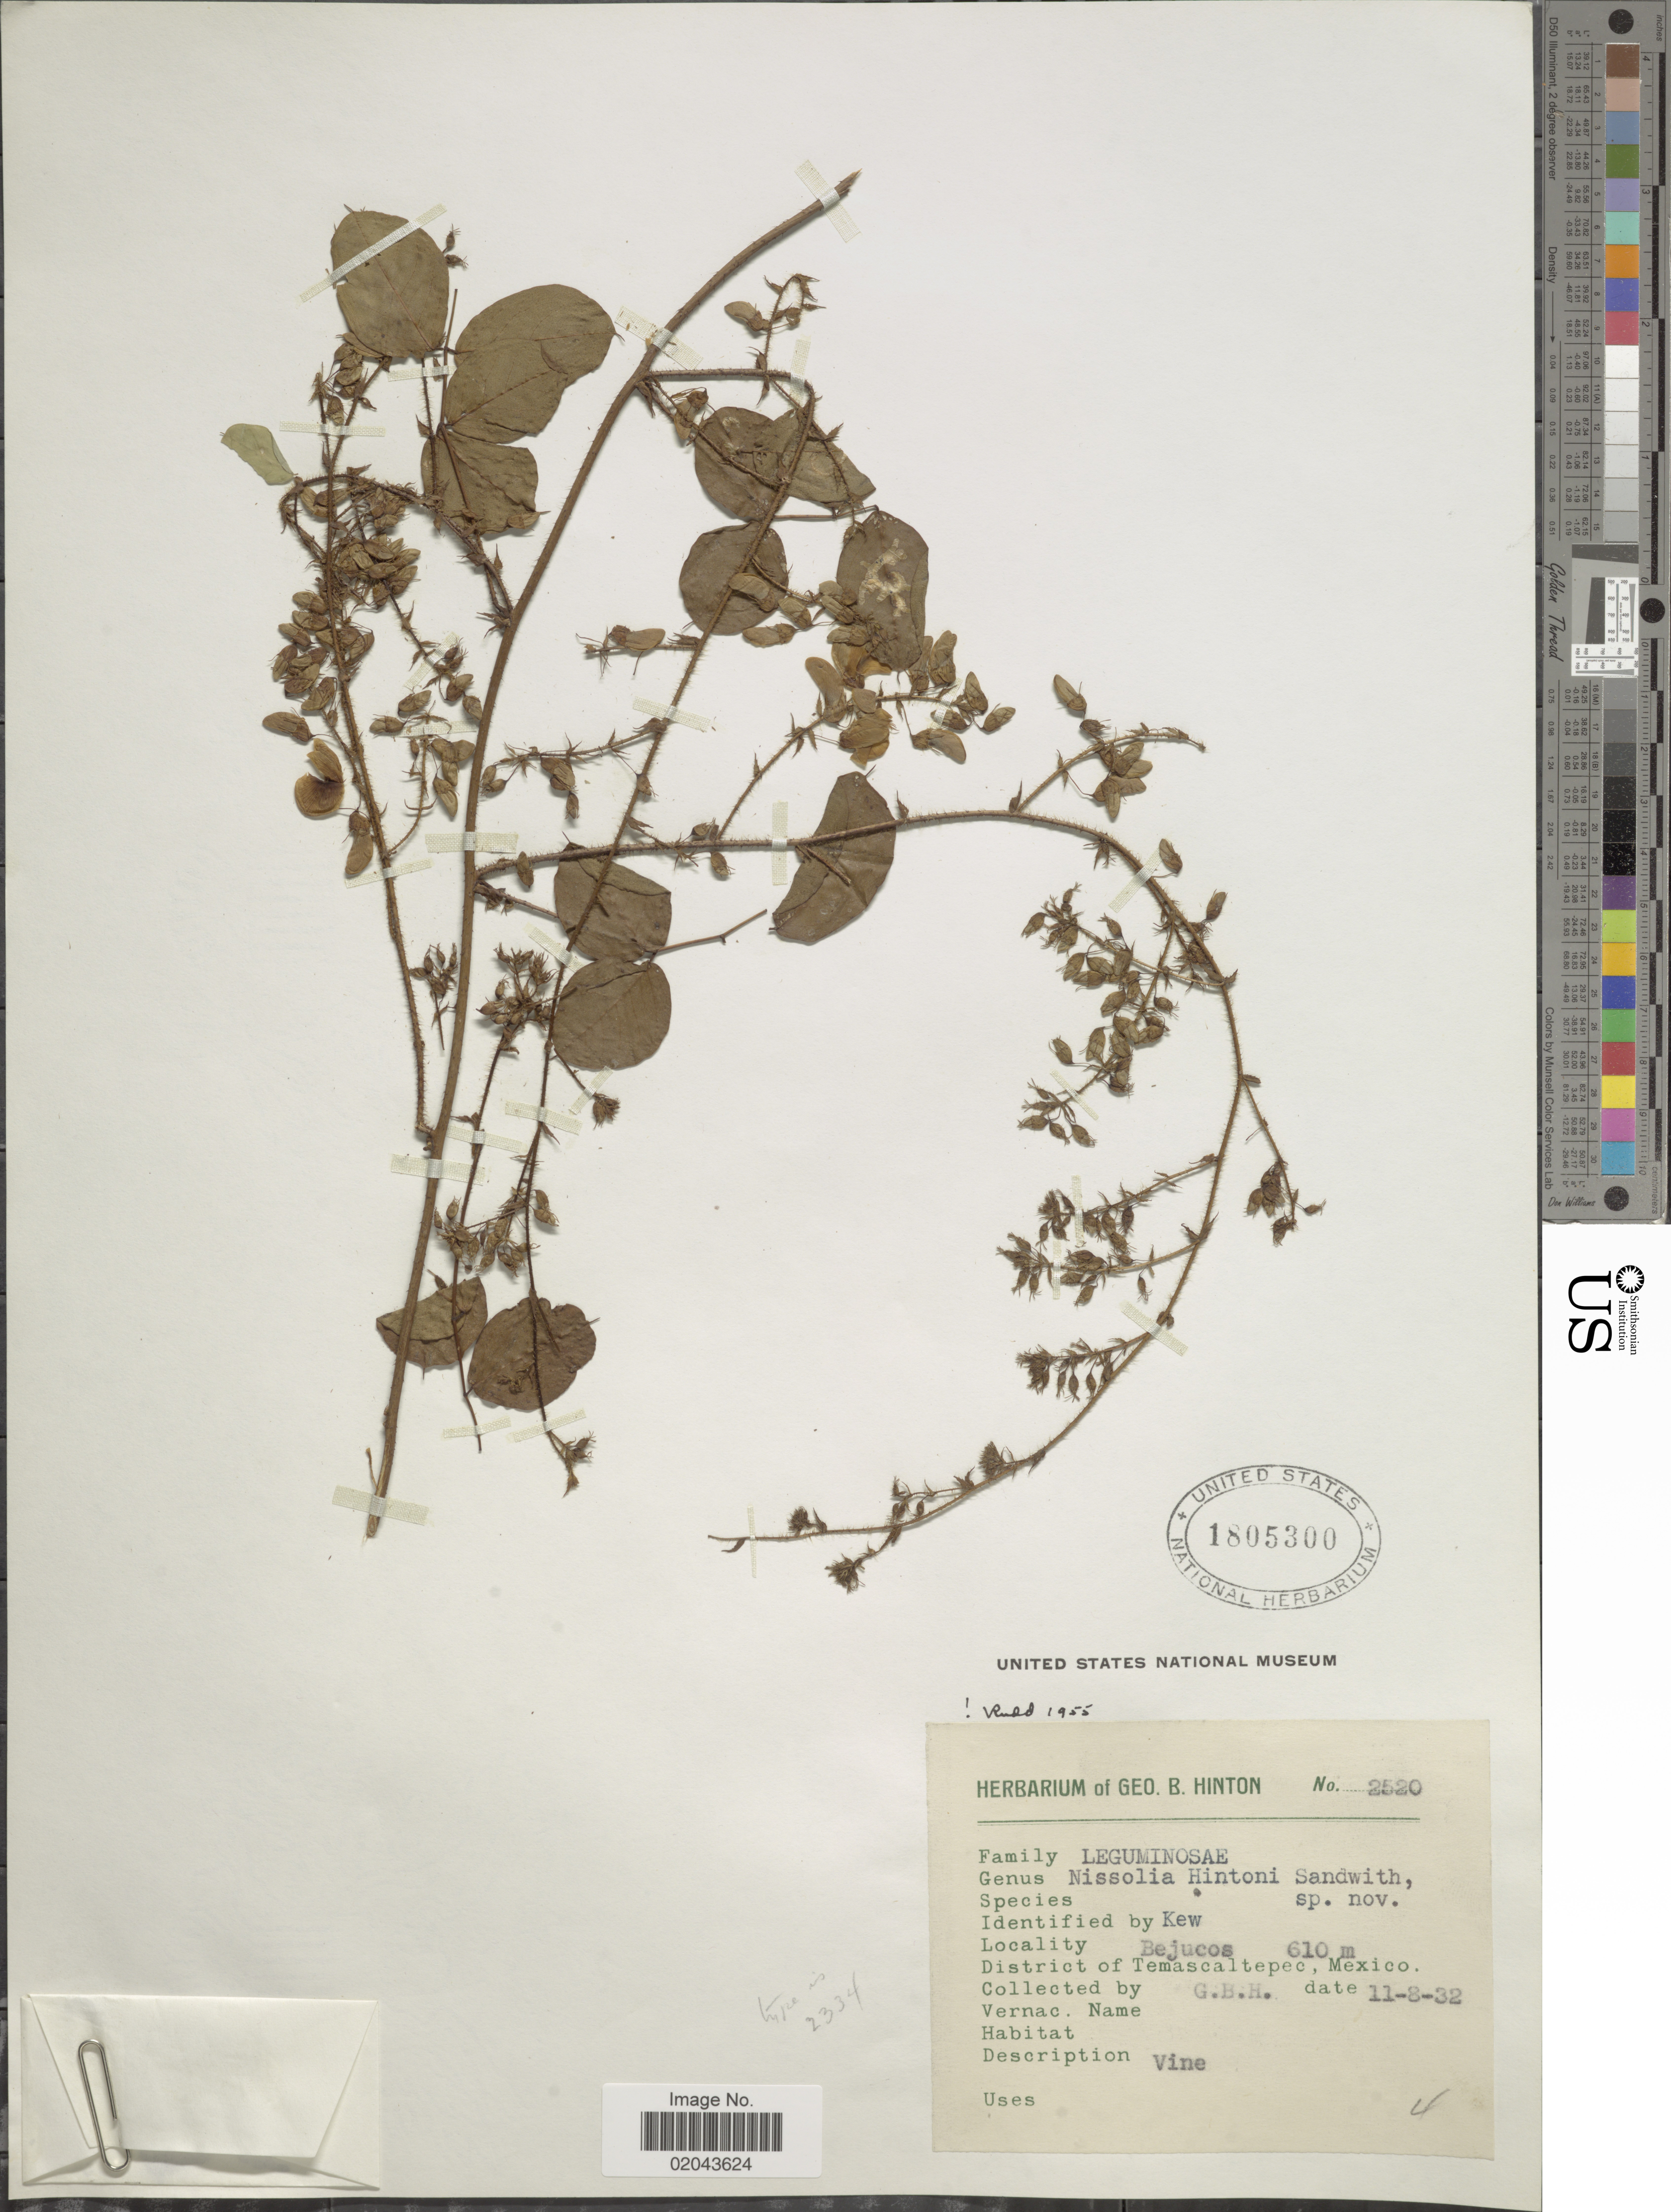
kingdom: Plantae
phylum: Tracheophyta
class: Magnoliopsida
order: Fabales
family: Fabaceae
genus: Nissolia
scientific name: Nissolia gentryi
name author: Rudd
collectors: G. B. Hinton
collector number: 2520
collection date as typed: Transcribed d/m/y: 8/11/32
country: Mexico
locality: Bejucos, District of Temascaltepec.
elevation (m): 610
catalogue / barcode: US 1805300